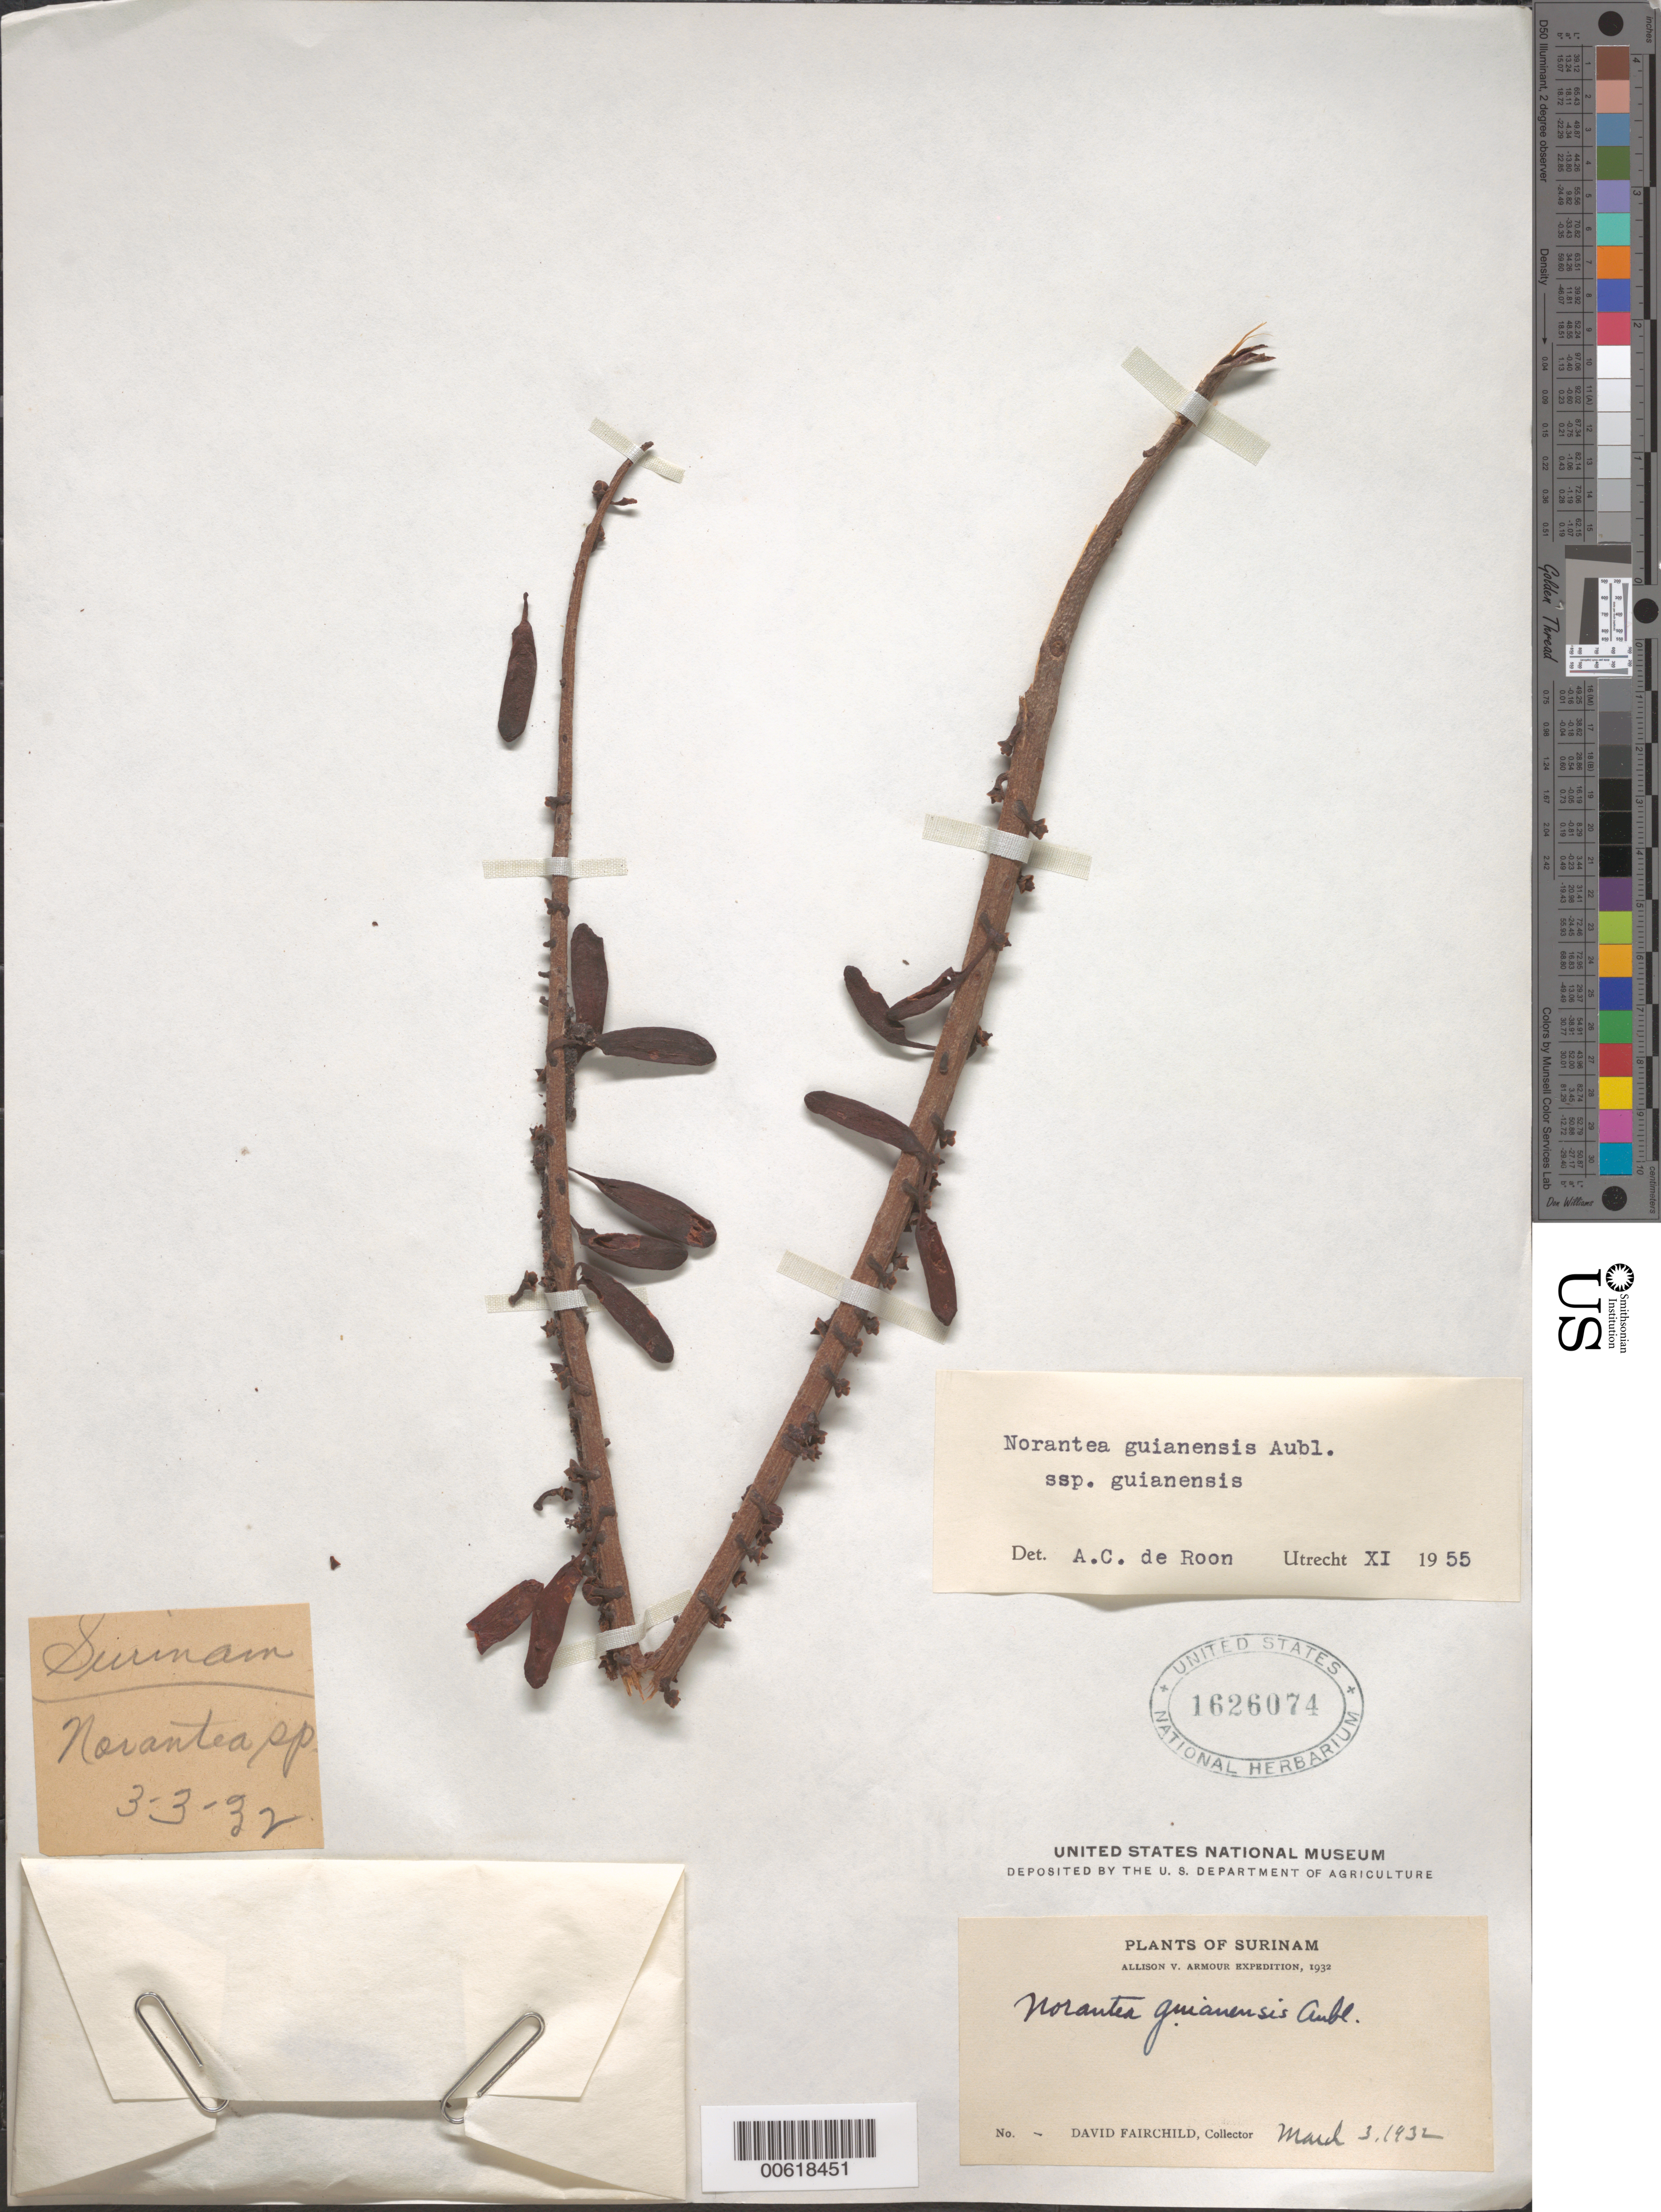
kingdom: Plantae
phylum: Tracheophyta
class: Magnoliopsida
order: Ericales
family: Marcgraviaceae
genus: Norantea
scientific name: Norantea guianensis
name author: Aubl.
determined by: de Roon, A. C.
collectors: D. G. Fairchild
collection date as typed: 3-Mar-32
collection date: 1932-03-03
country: Suriname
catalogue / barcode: US 1626074